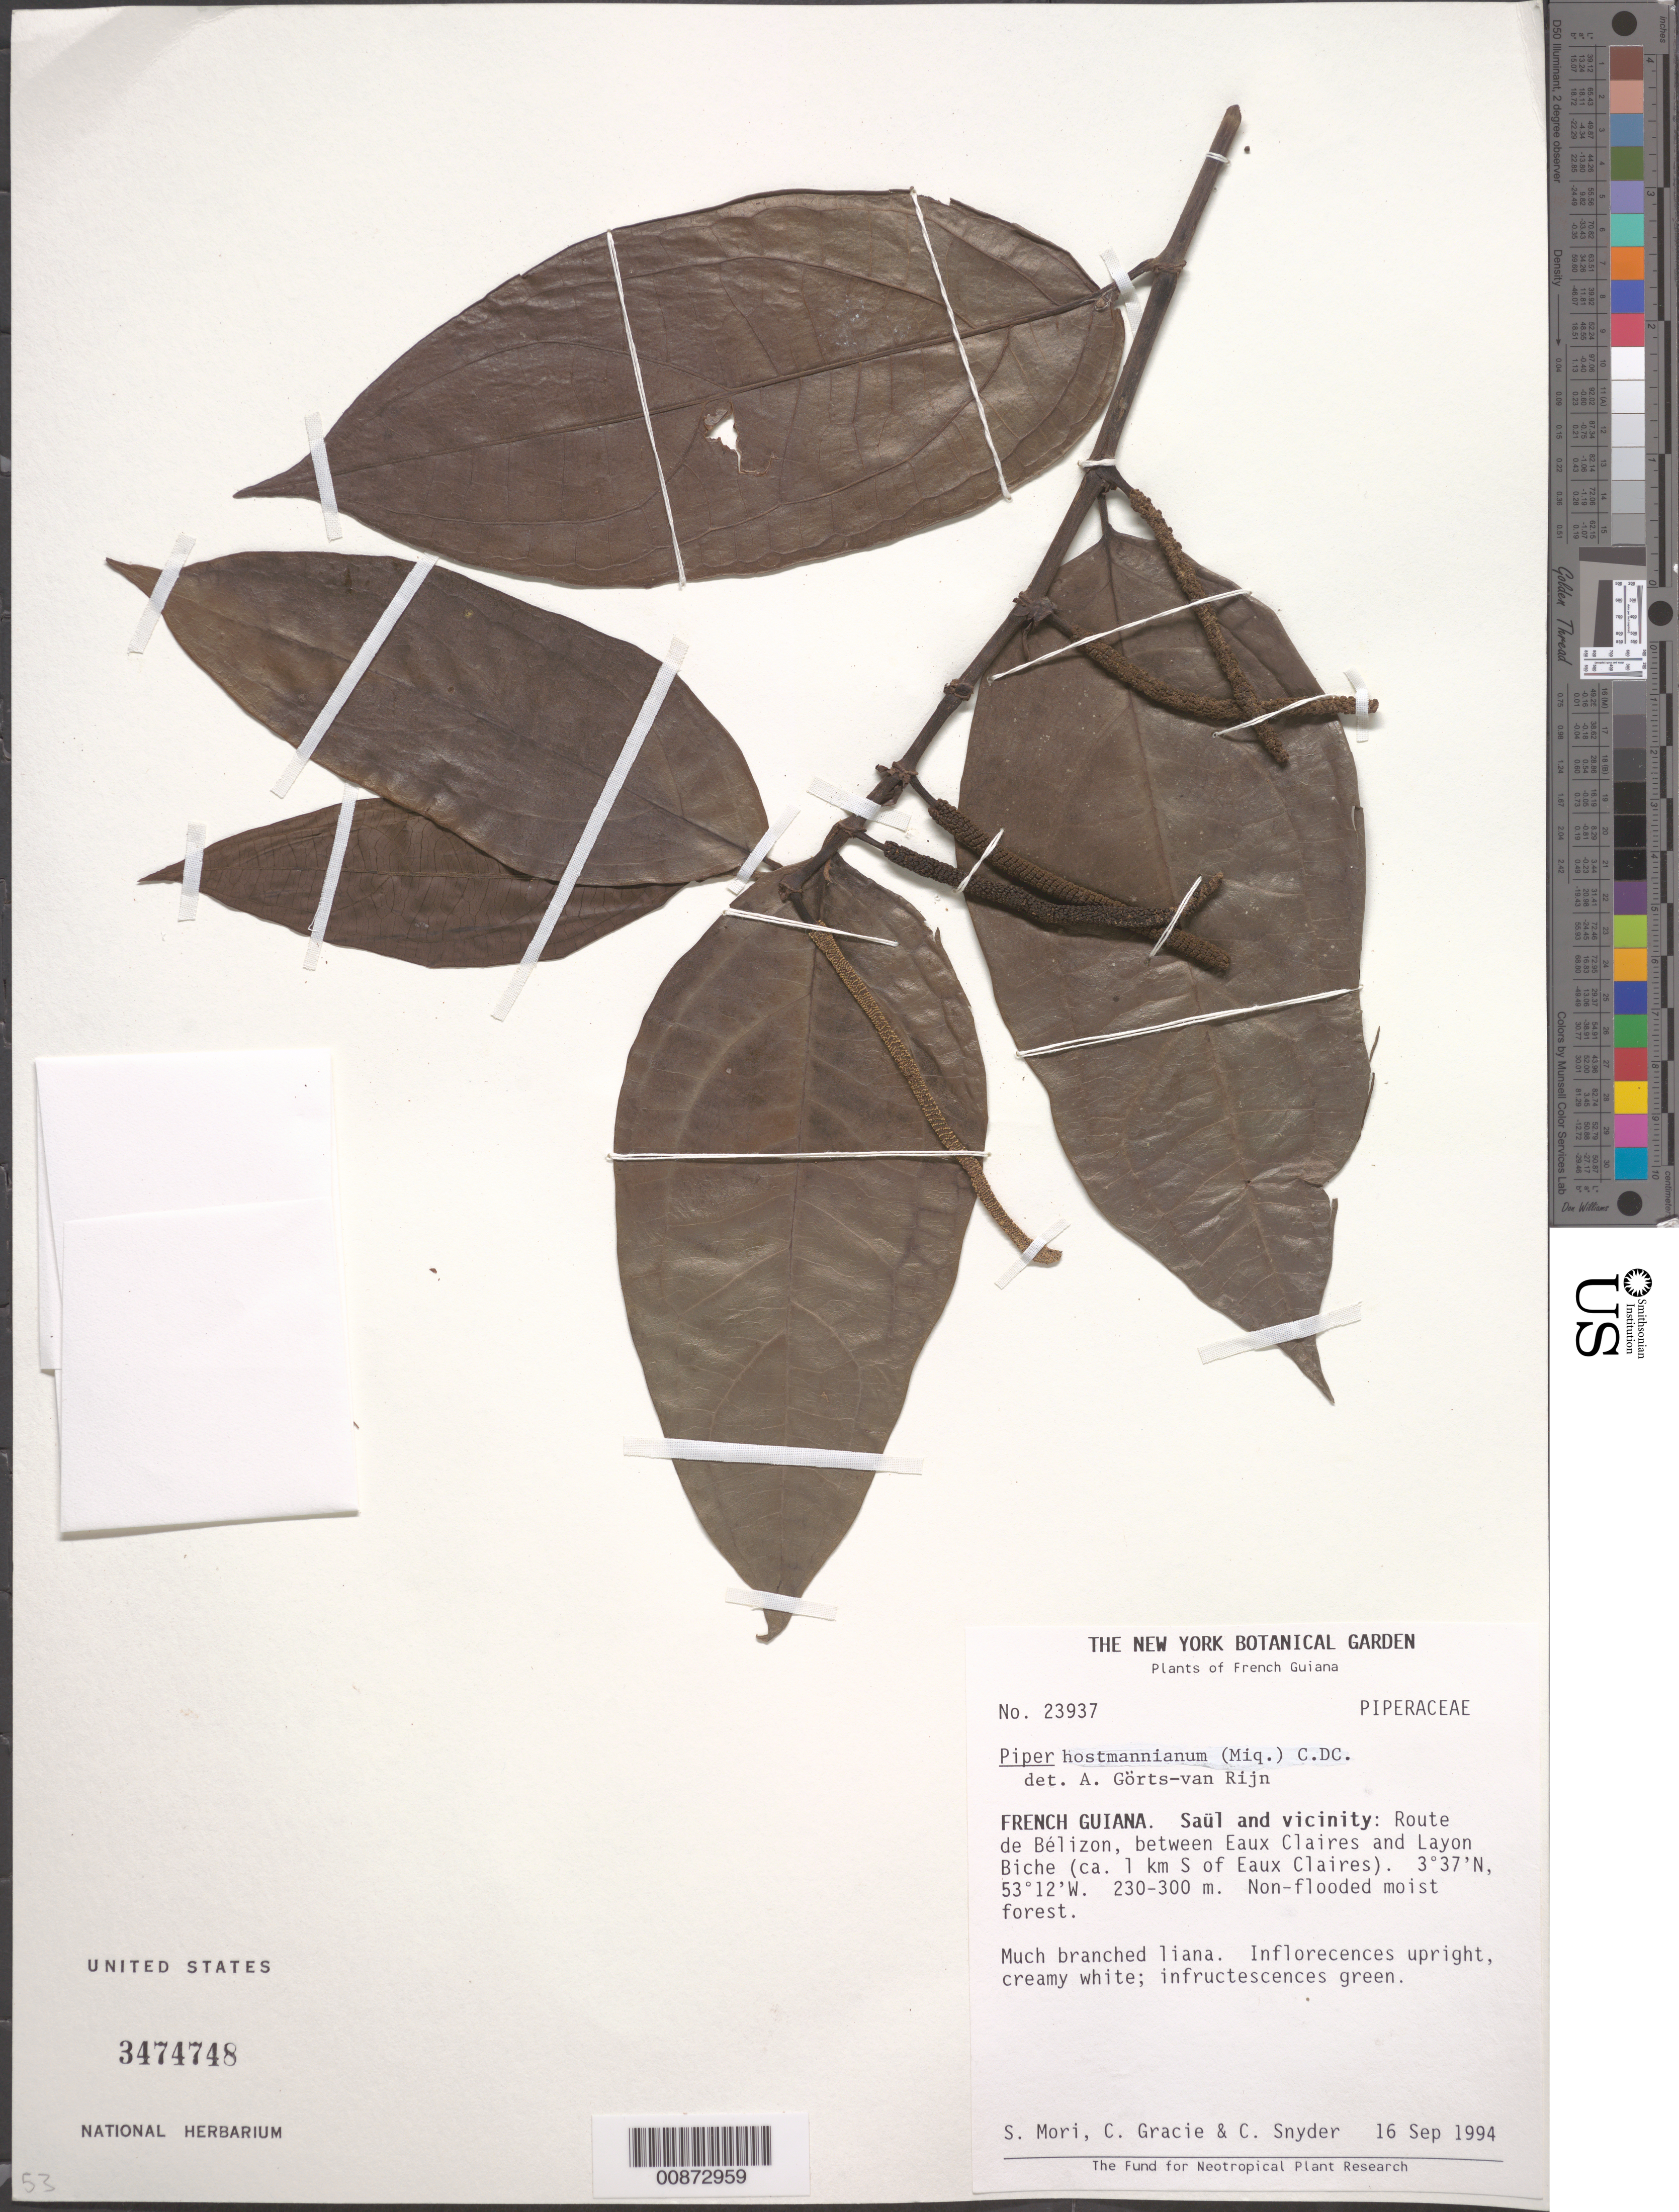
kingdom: Plantae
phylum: Tracheophyta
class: Magnoliopsida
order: Piperales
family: Piperaceae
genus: Piper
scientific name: Piper hostmannianum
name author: (Miq.) C. DC.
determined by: Görts-van Rijn, A. R. A.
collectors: S. Mori, C. A. Gracie & C. Snyder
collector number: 23937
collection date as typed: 16-Sep-94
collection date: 1994-09-16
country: French Guiana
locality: Saül and vic., Route de Bélizon, between Eaux Claires and Layon Biche (ca. 1 km S of Eaux Claires)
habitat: Non-flooded moist forest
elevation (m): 230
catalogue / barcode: US 3474748